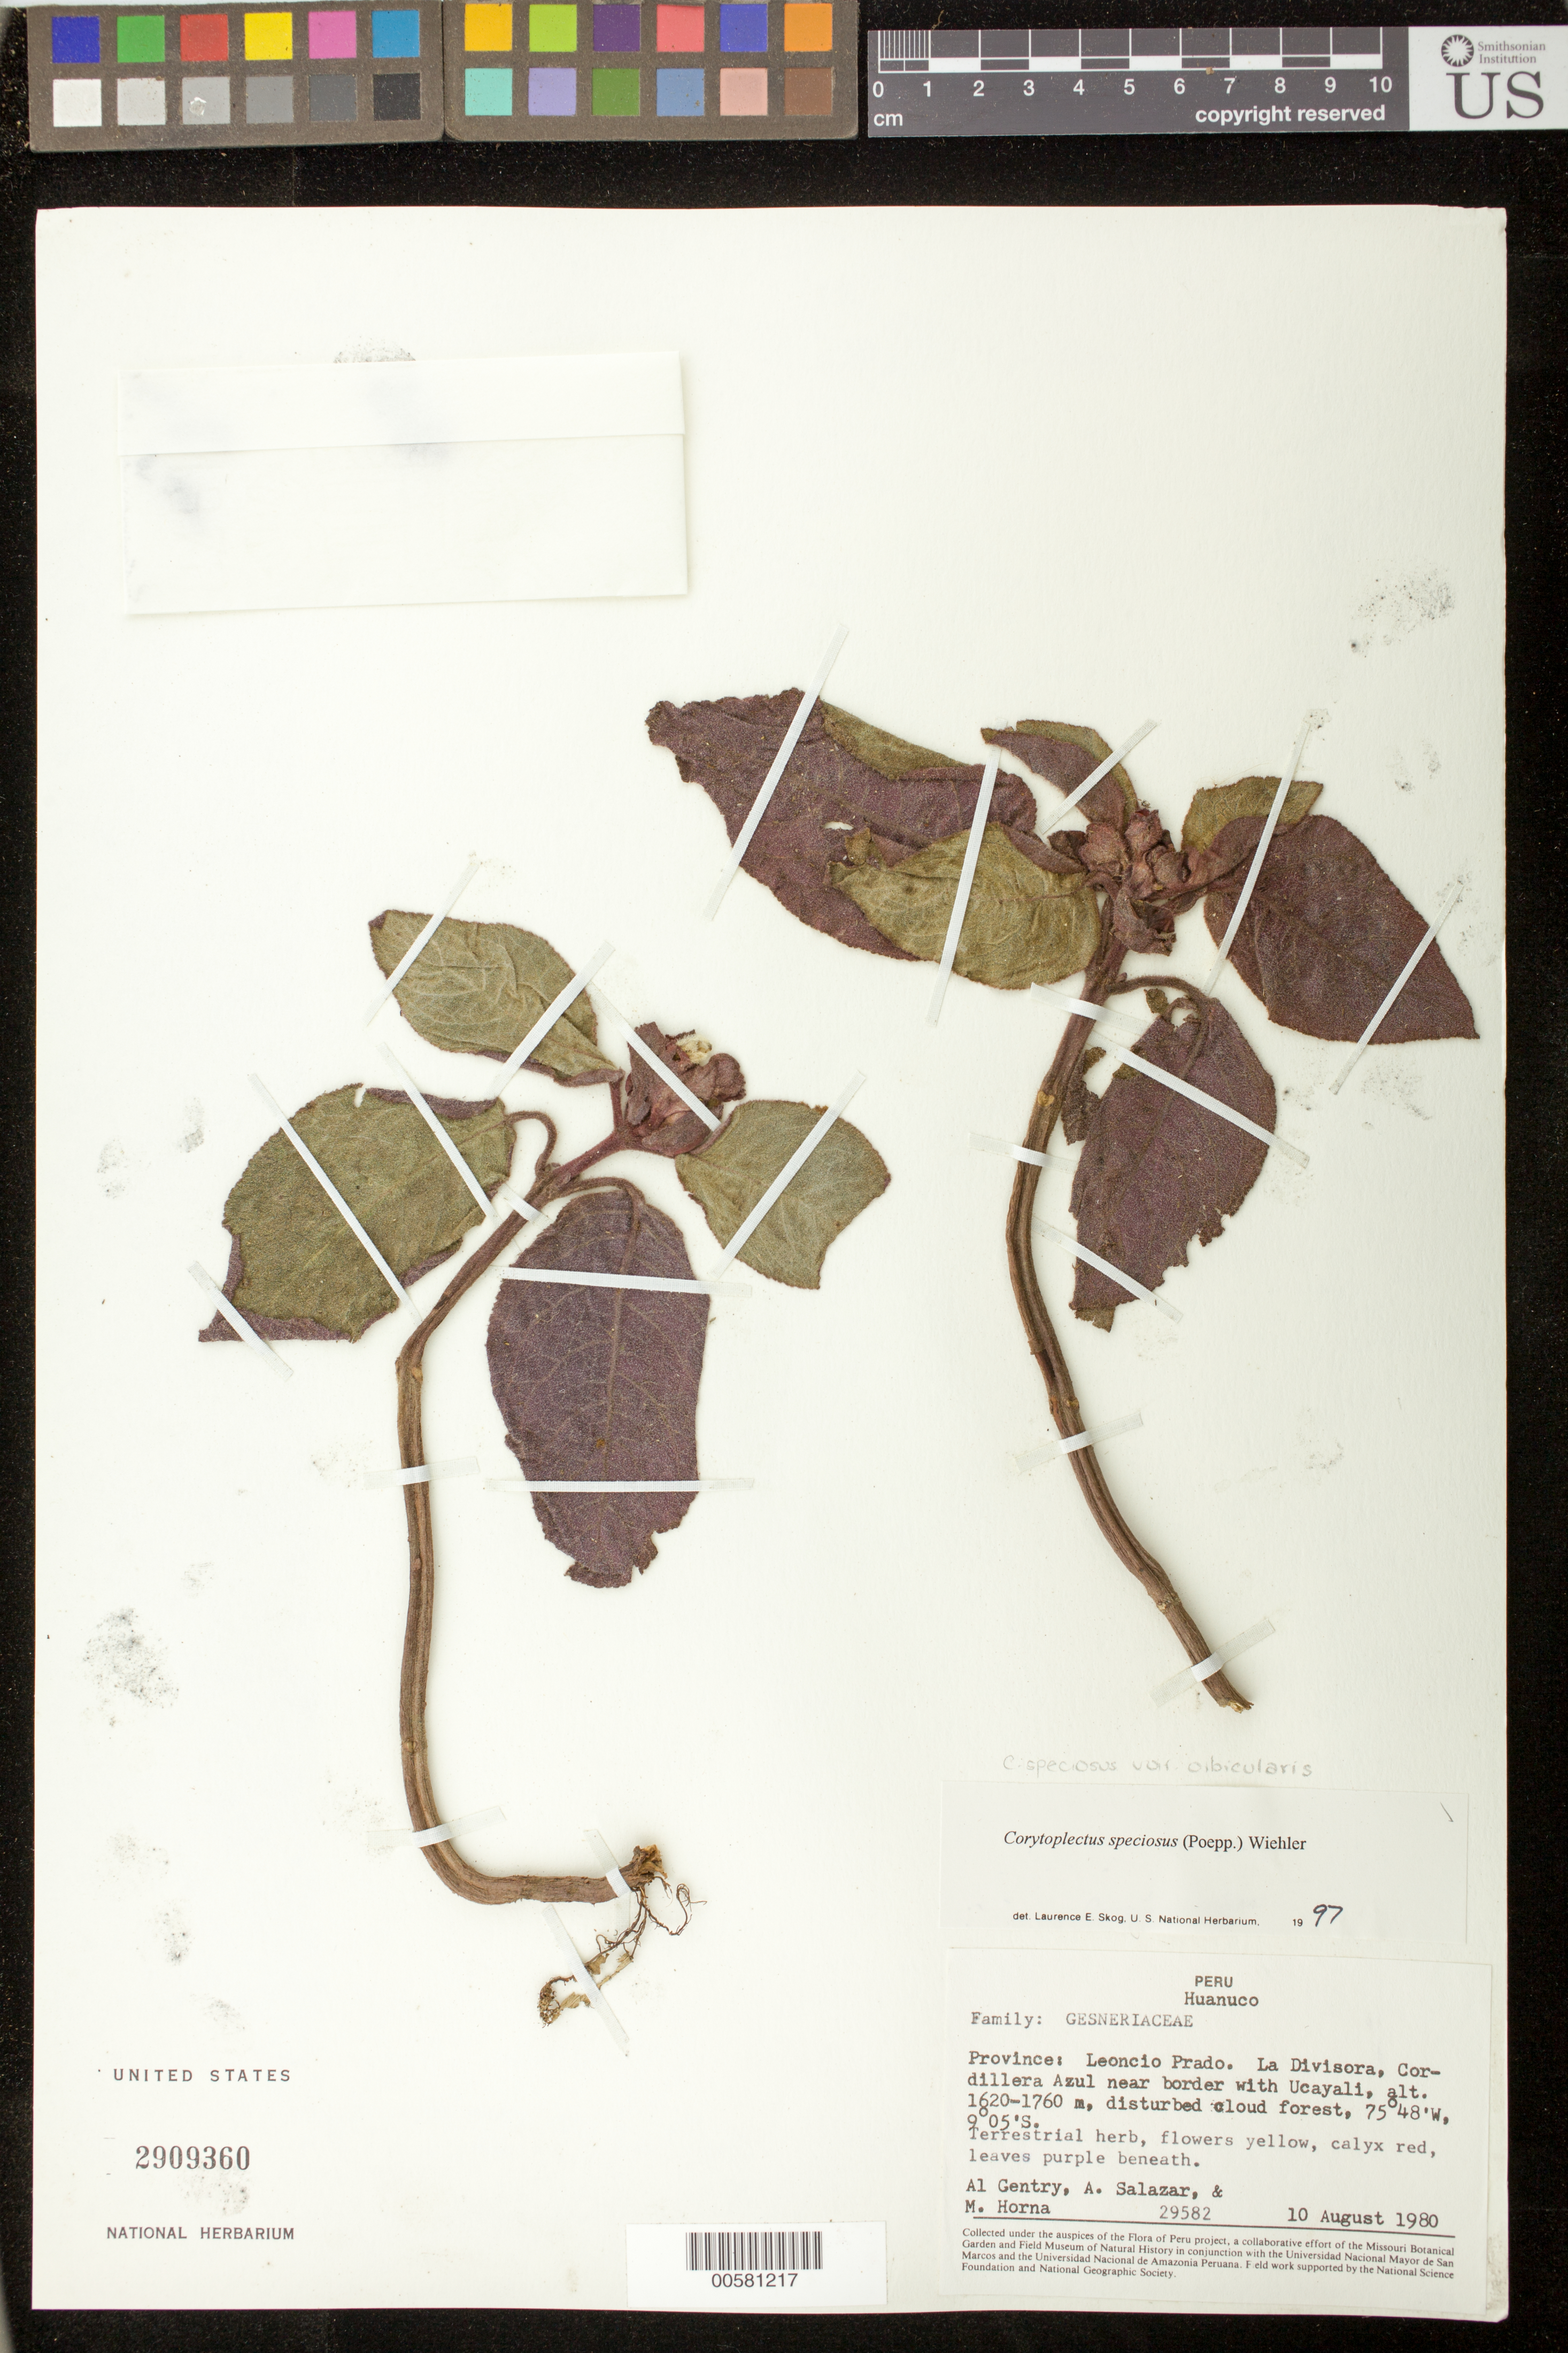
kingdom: Plantae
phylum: Tracheophyta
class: Magnoliopsida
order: Lamiales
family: Gesneriaceae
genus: Corytoplectus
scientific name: Corytoplectus speciosus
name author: (Poepp.) Wiehler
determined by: Skog, Laurence E.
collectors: A. H. Gentry, A. Salazar & M. Horna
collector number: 29582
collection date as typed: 10 Aug 1980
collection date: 1980-08-10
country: Peru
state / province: Huánuco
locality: Prov. Leoncio Prado; La Divisora, Cordillera Azul near border with Ucayali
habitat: Disturbed cloud forest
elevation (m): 1620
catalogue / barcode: US 2909360